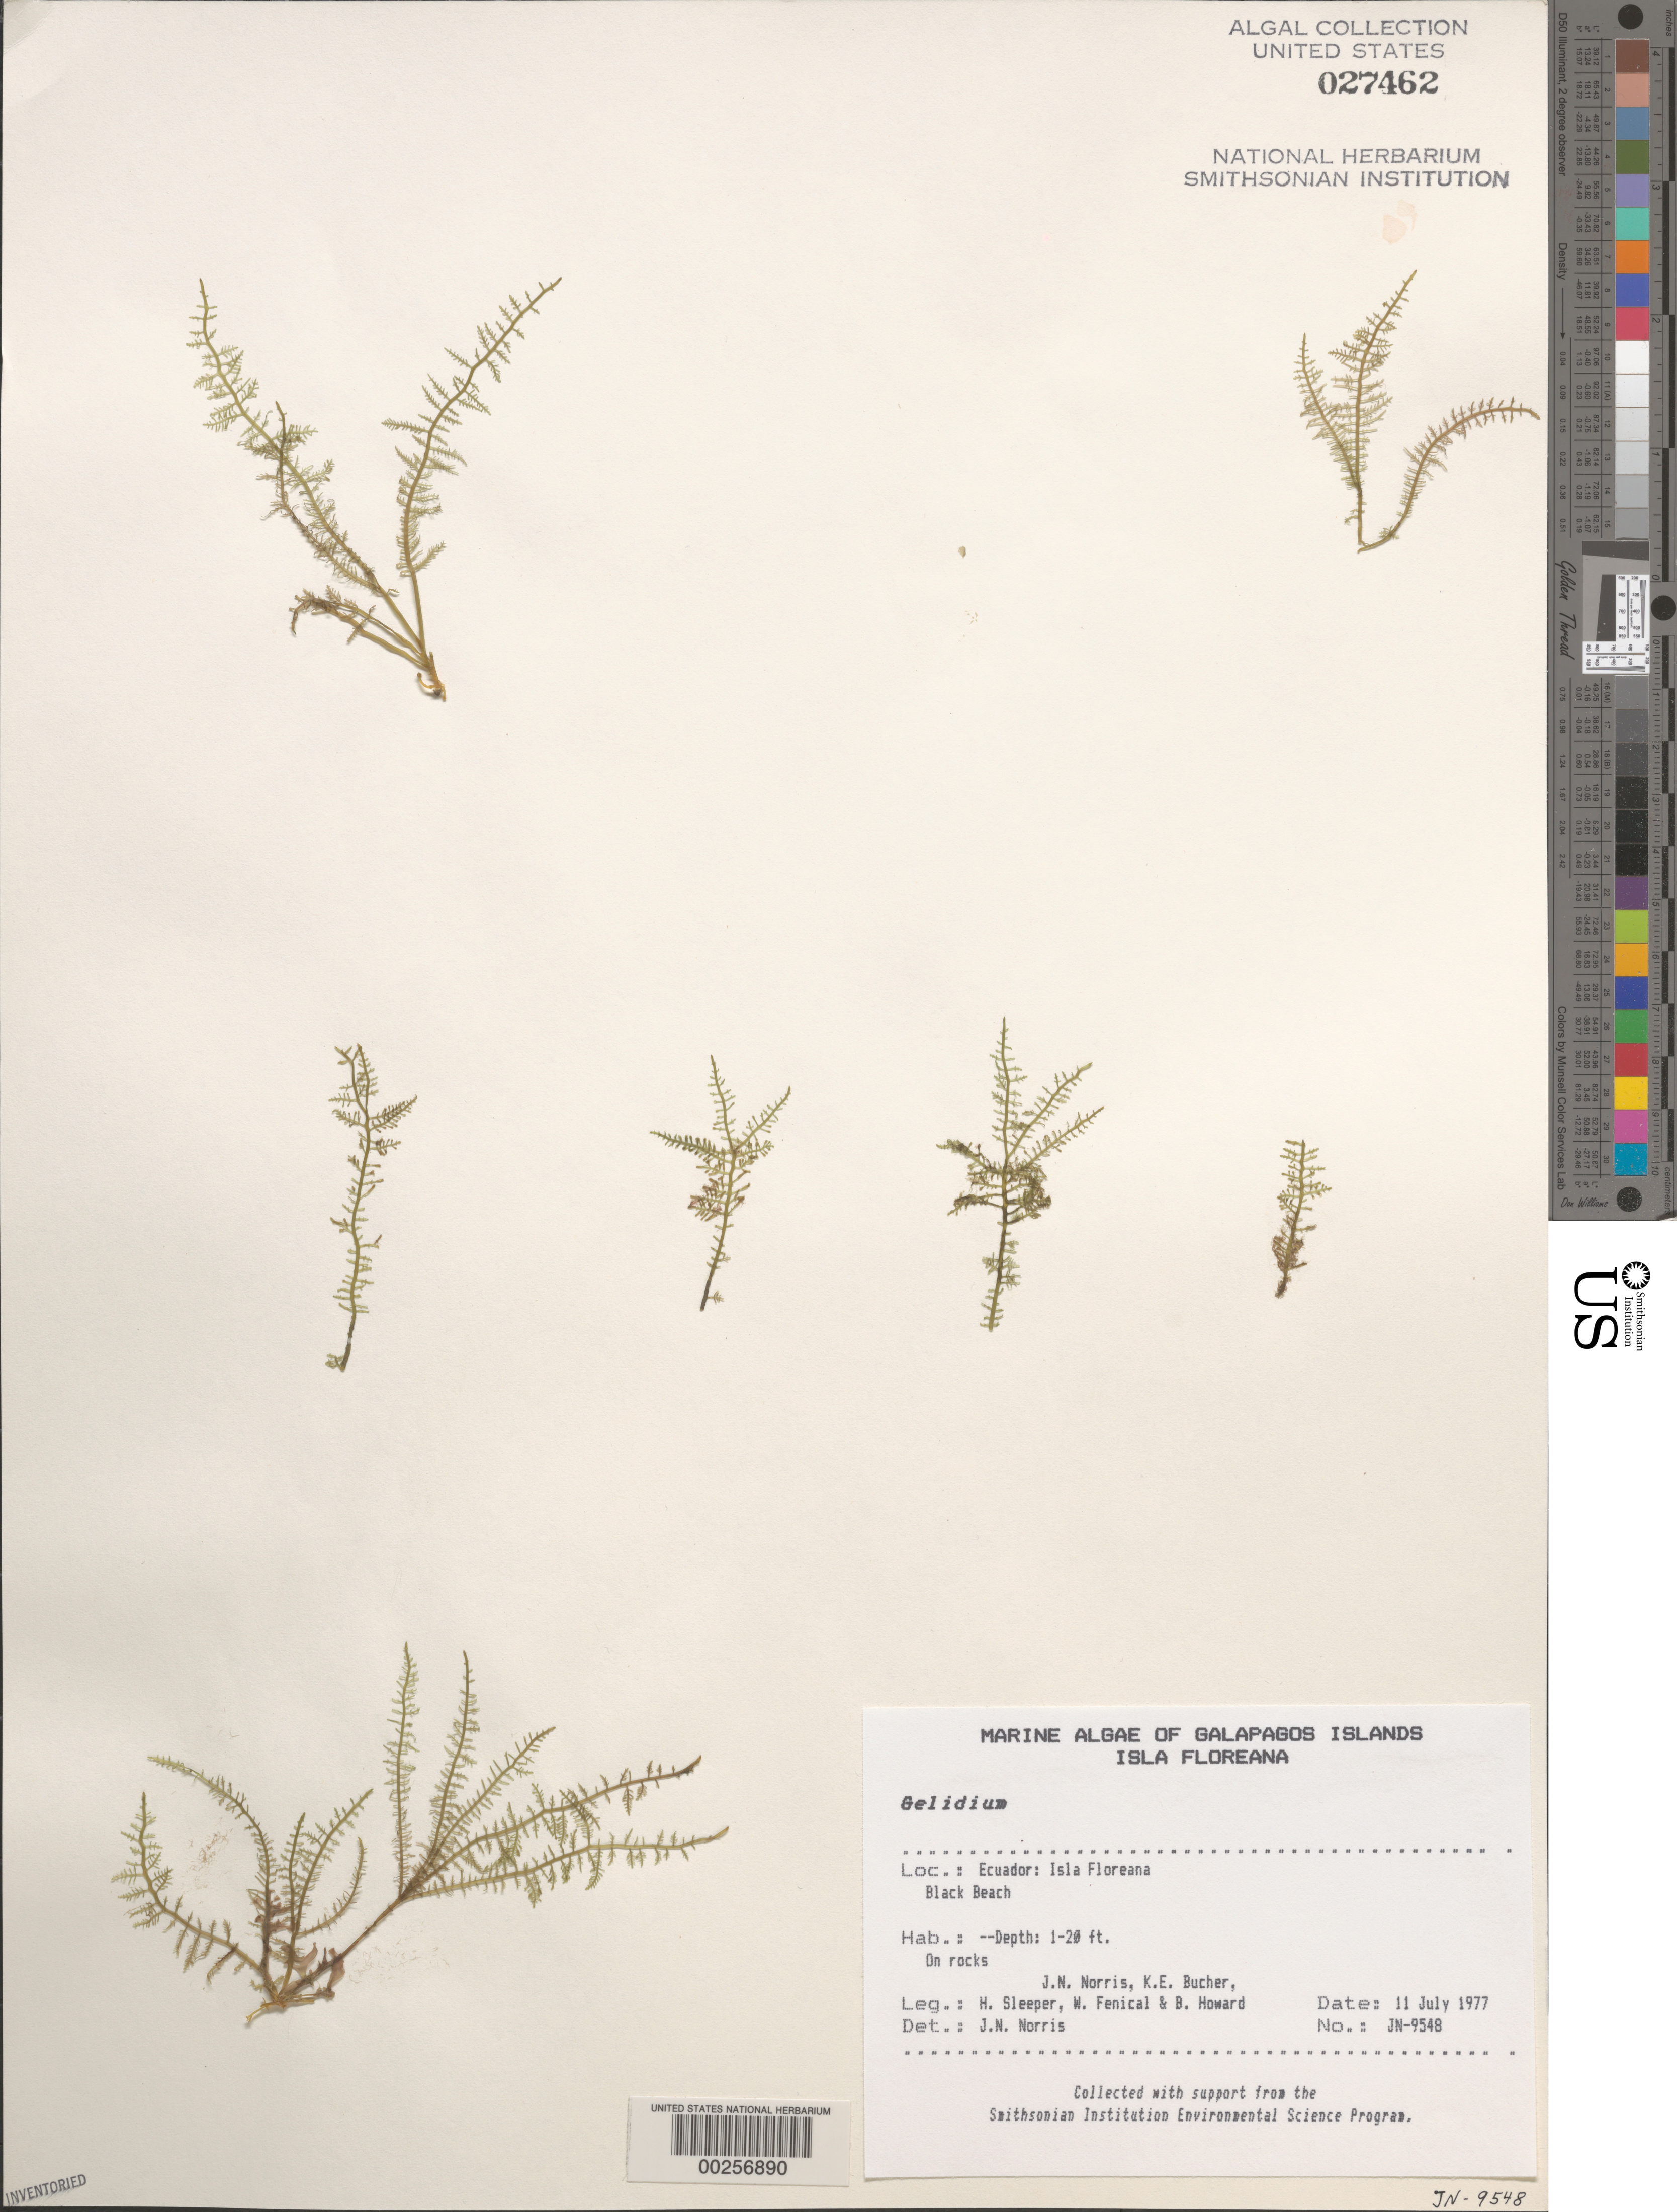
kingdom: Plantae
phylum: Rhodophyta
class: Florideophyceae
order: Gelidiales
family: Gelidiaceae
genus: Gelidium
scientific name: Gelidium sp.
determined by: Norris, James N.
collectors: J. N. Norris, K. E. Bucher, H. Sleeper, W. Fenical & B. Howard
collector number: JN-9548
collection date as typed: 11 Jul 1977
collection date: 1977-07-11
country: Ecuador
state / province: Colón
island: Floreana [Charles, Santa Maria]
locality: Black Beach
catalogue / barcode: US 27462